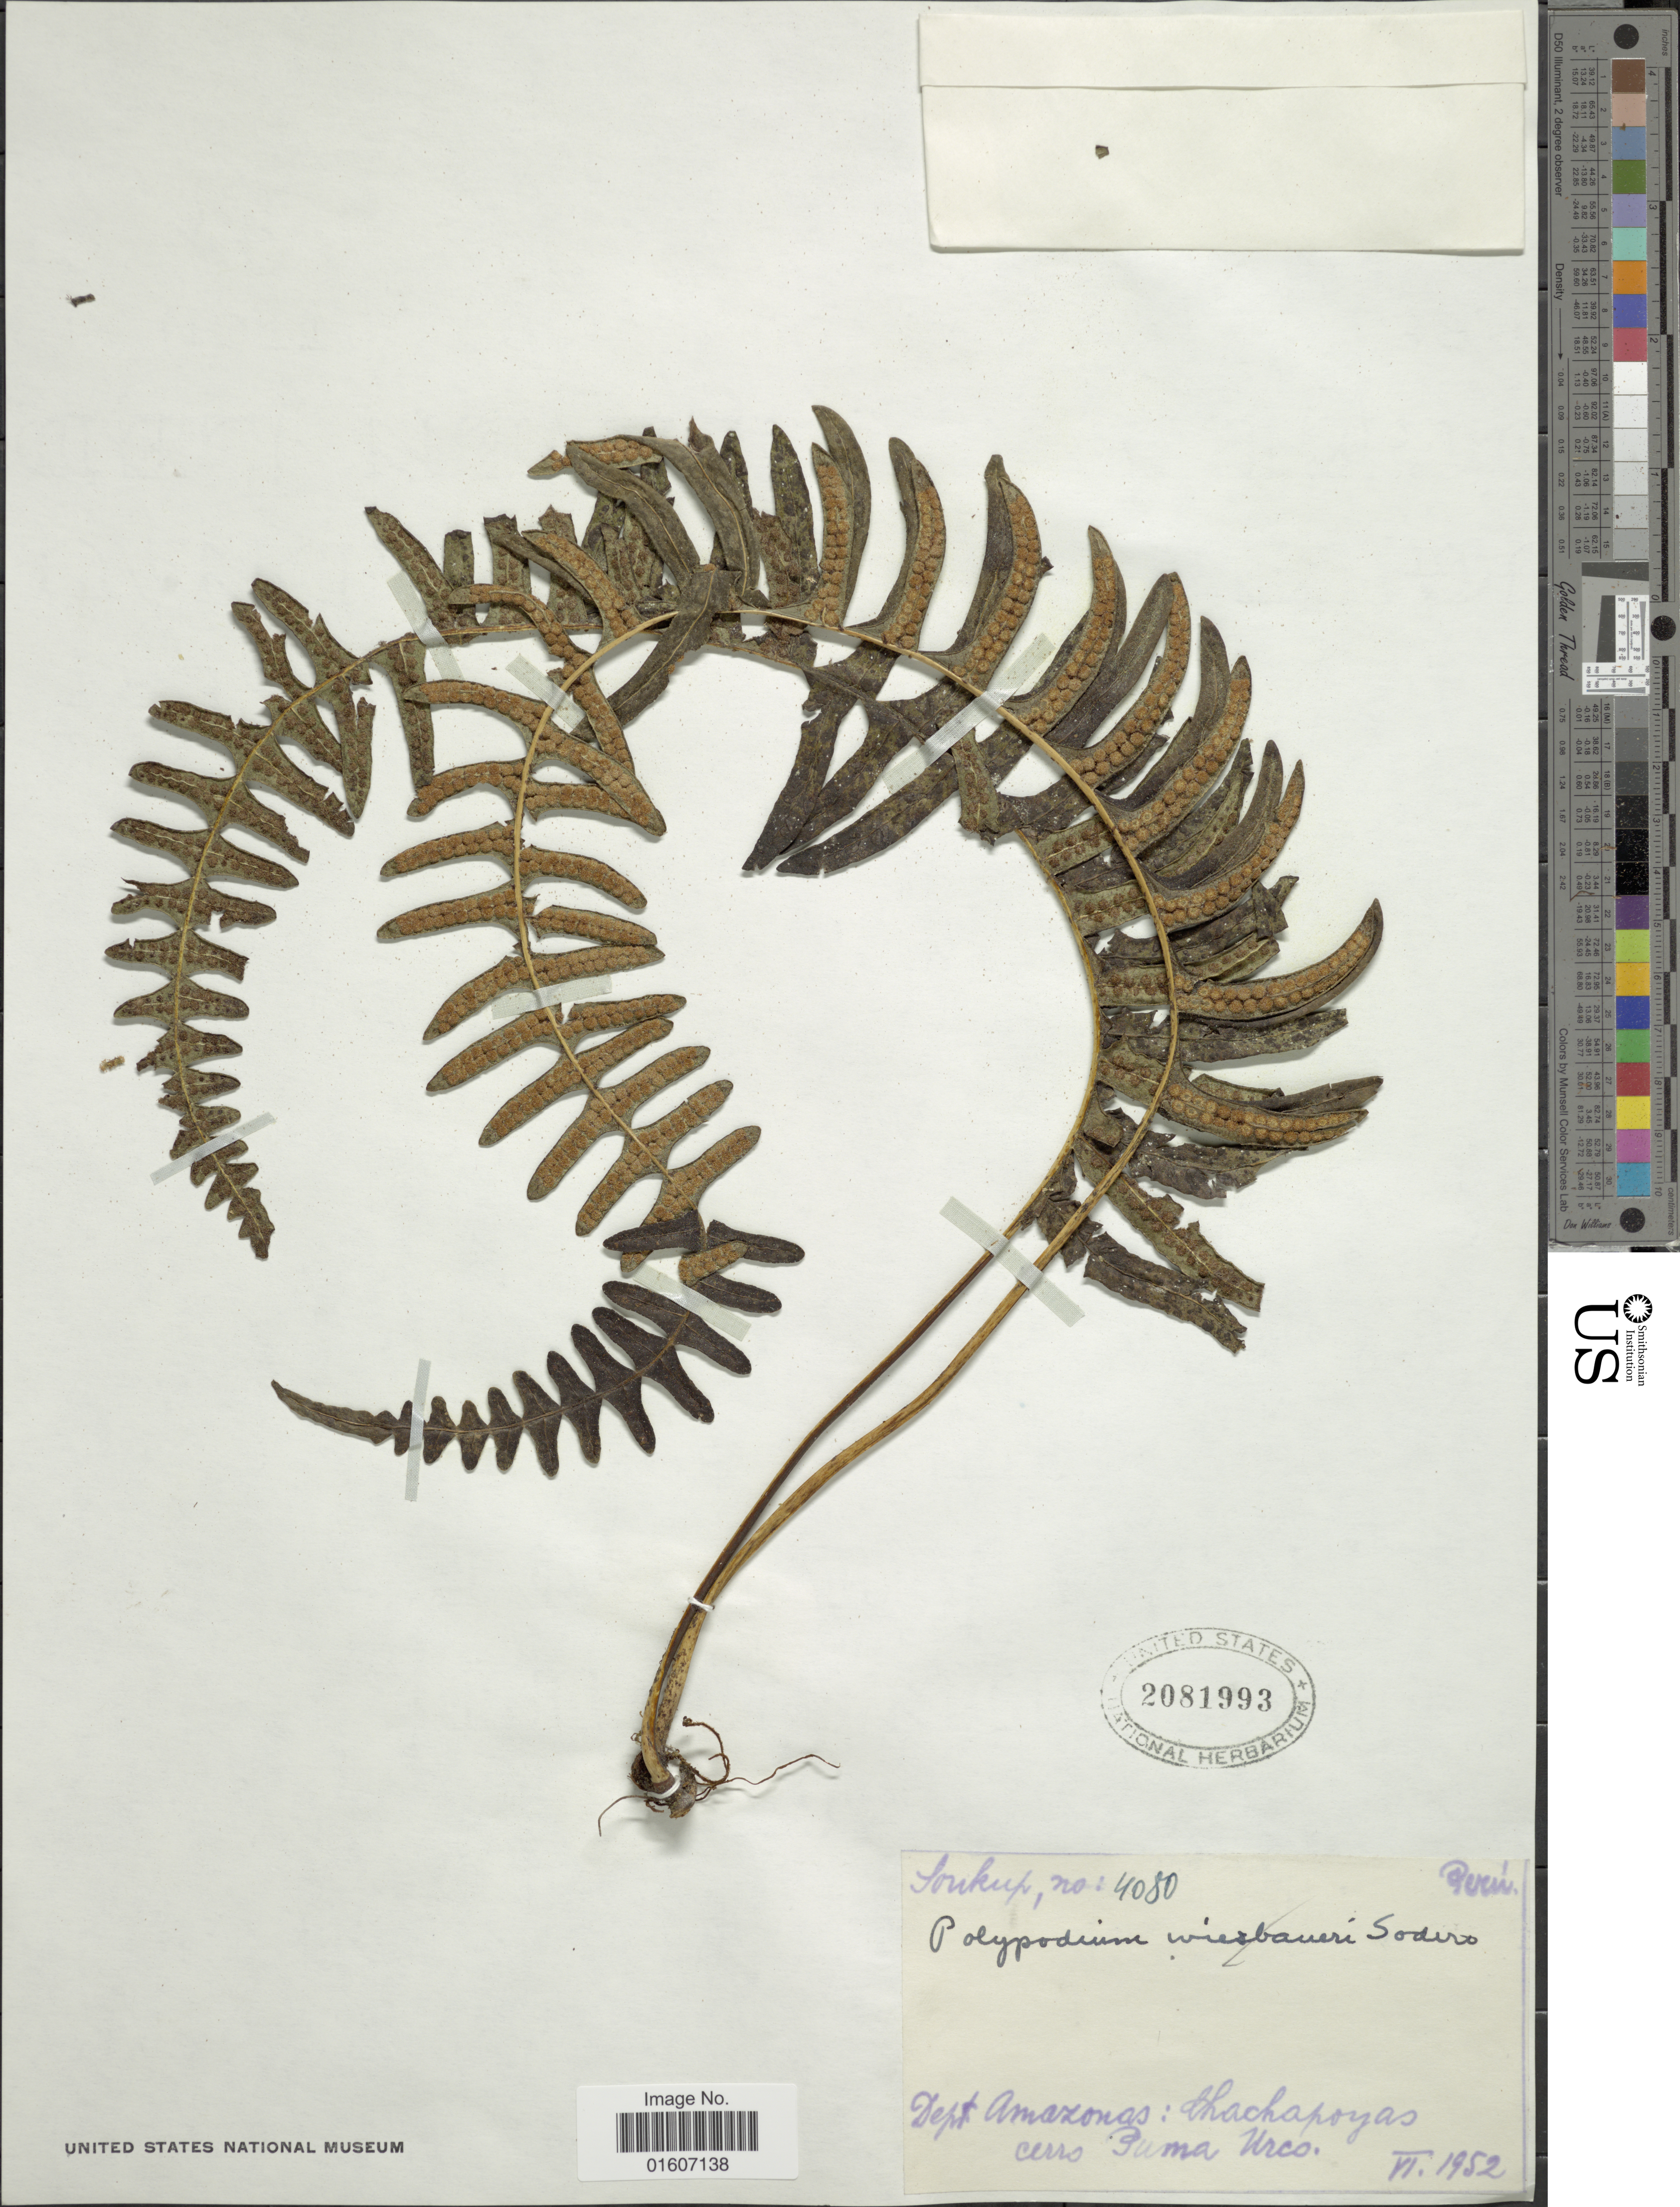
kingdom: Plantae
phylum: Tracheophyta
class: Polypodiopsida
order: Polypodiales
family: Polypodiaceae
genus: Serpocaulon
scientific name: Serpocaulon sp.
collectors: -- Soukup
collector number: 4080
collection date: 1952-06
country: Peru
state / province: Amazonas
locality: Dept. Amazonas: Chachapoyas cerro Puma Urco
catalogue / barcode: US 2081993